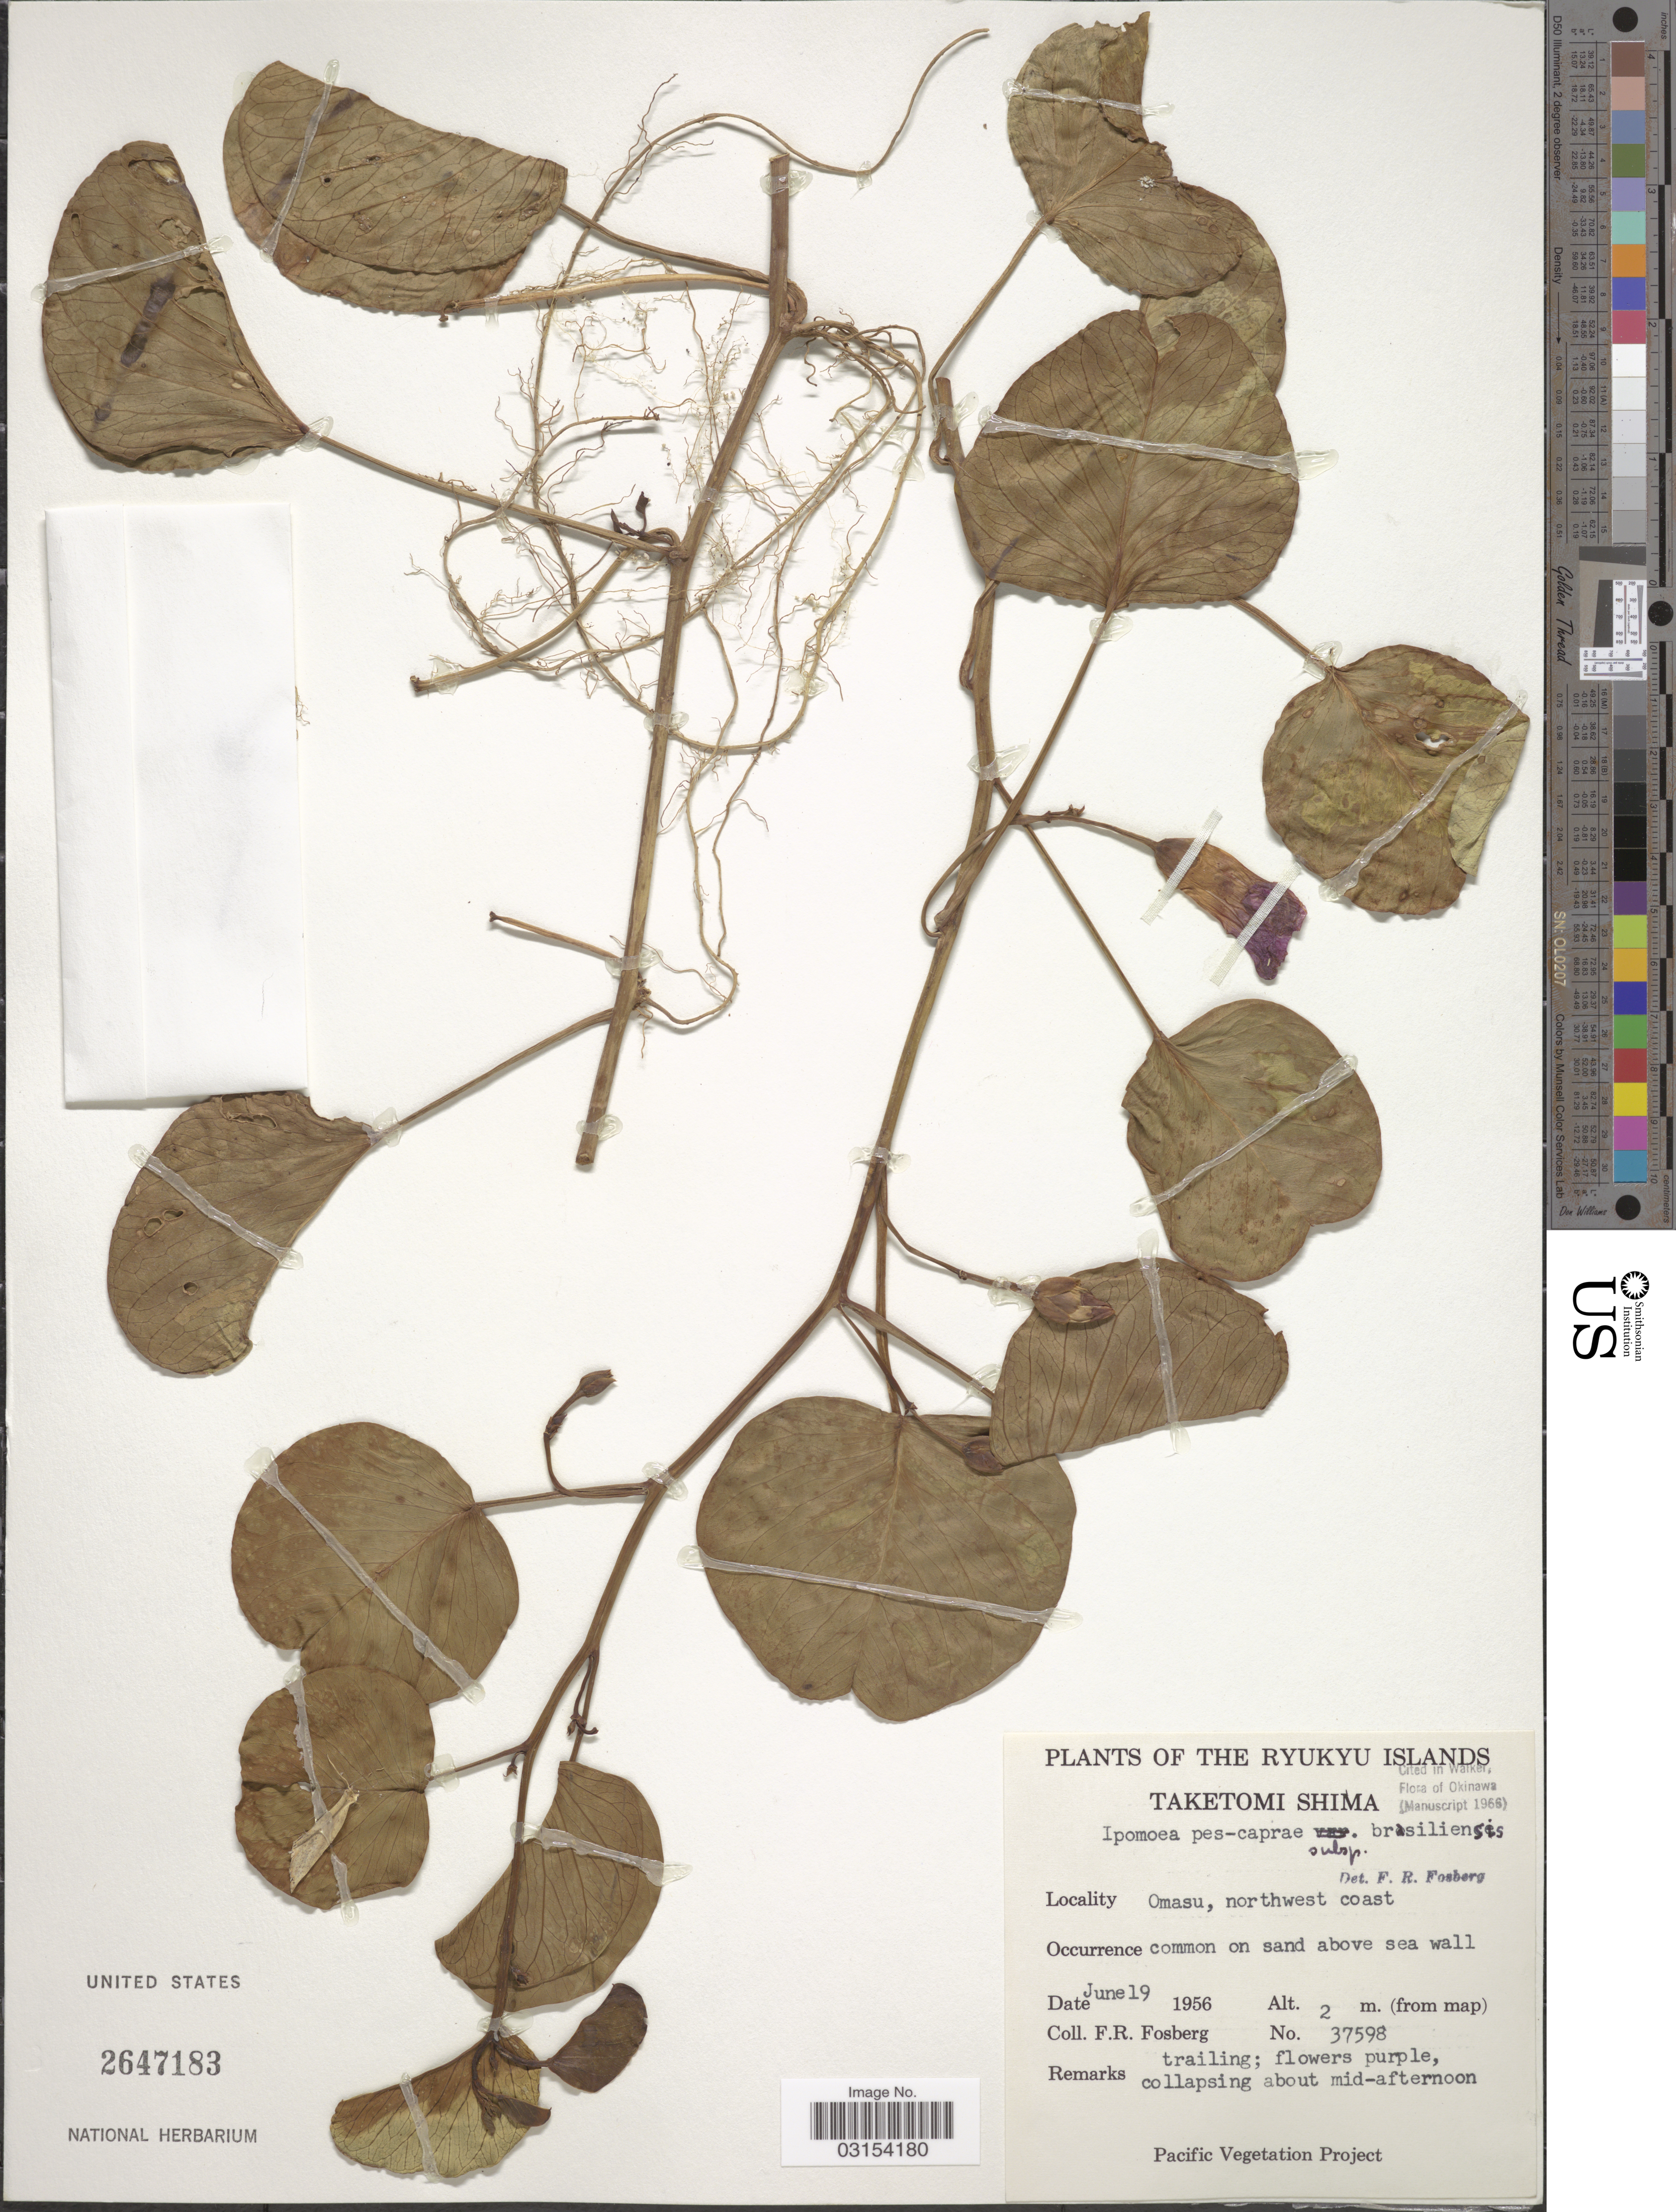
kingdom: Plantae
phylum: Tracheophyta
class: Magnoliopsida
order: Solanales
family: Convolvulaceae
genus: Ipomoea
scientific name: Ipomoea pes-caprae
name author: (L.) R. Br.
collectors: F. R. Fosberg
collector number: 37598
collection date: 1956-06-19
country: Japan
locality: The Ryukyu Islands, Taketomi Shima, Omasu, northwest coast.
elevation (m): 2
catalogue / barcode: US 2647183